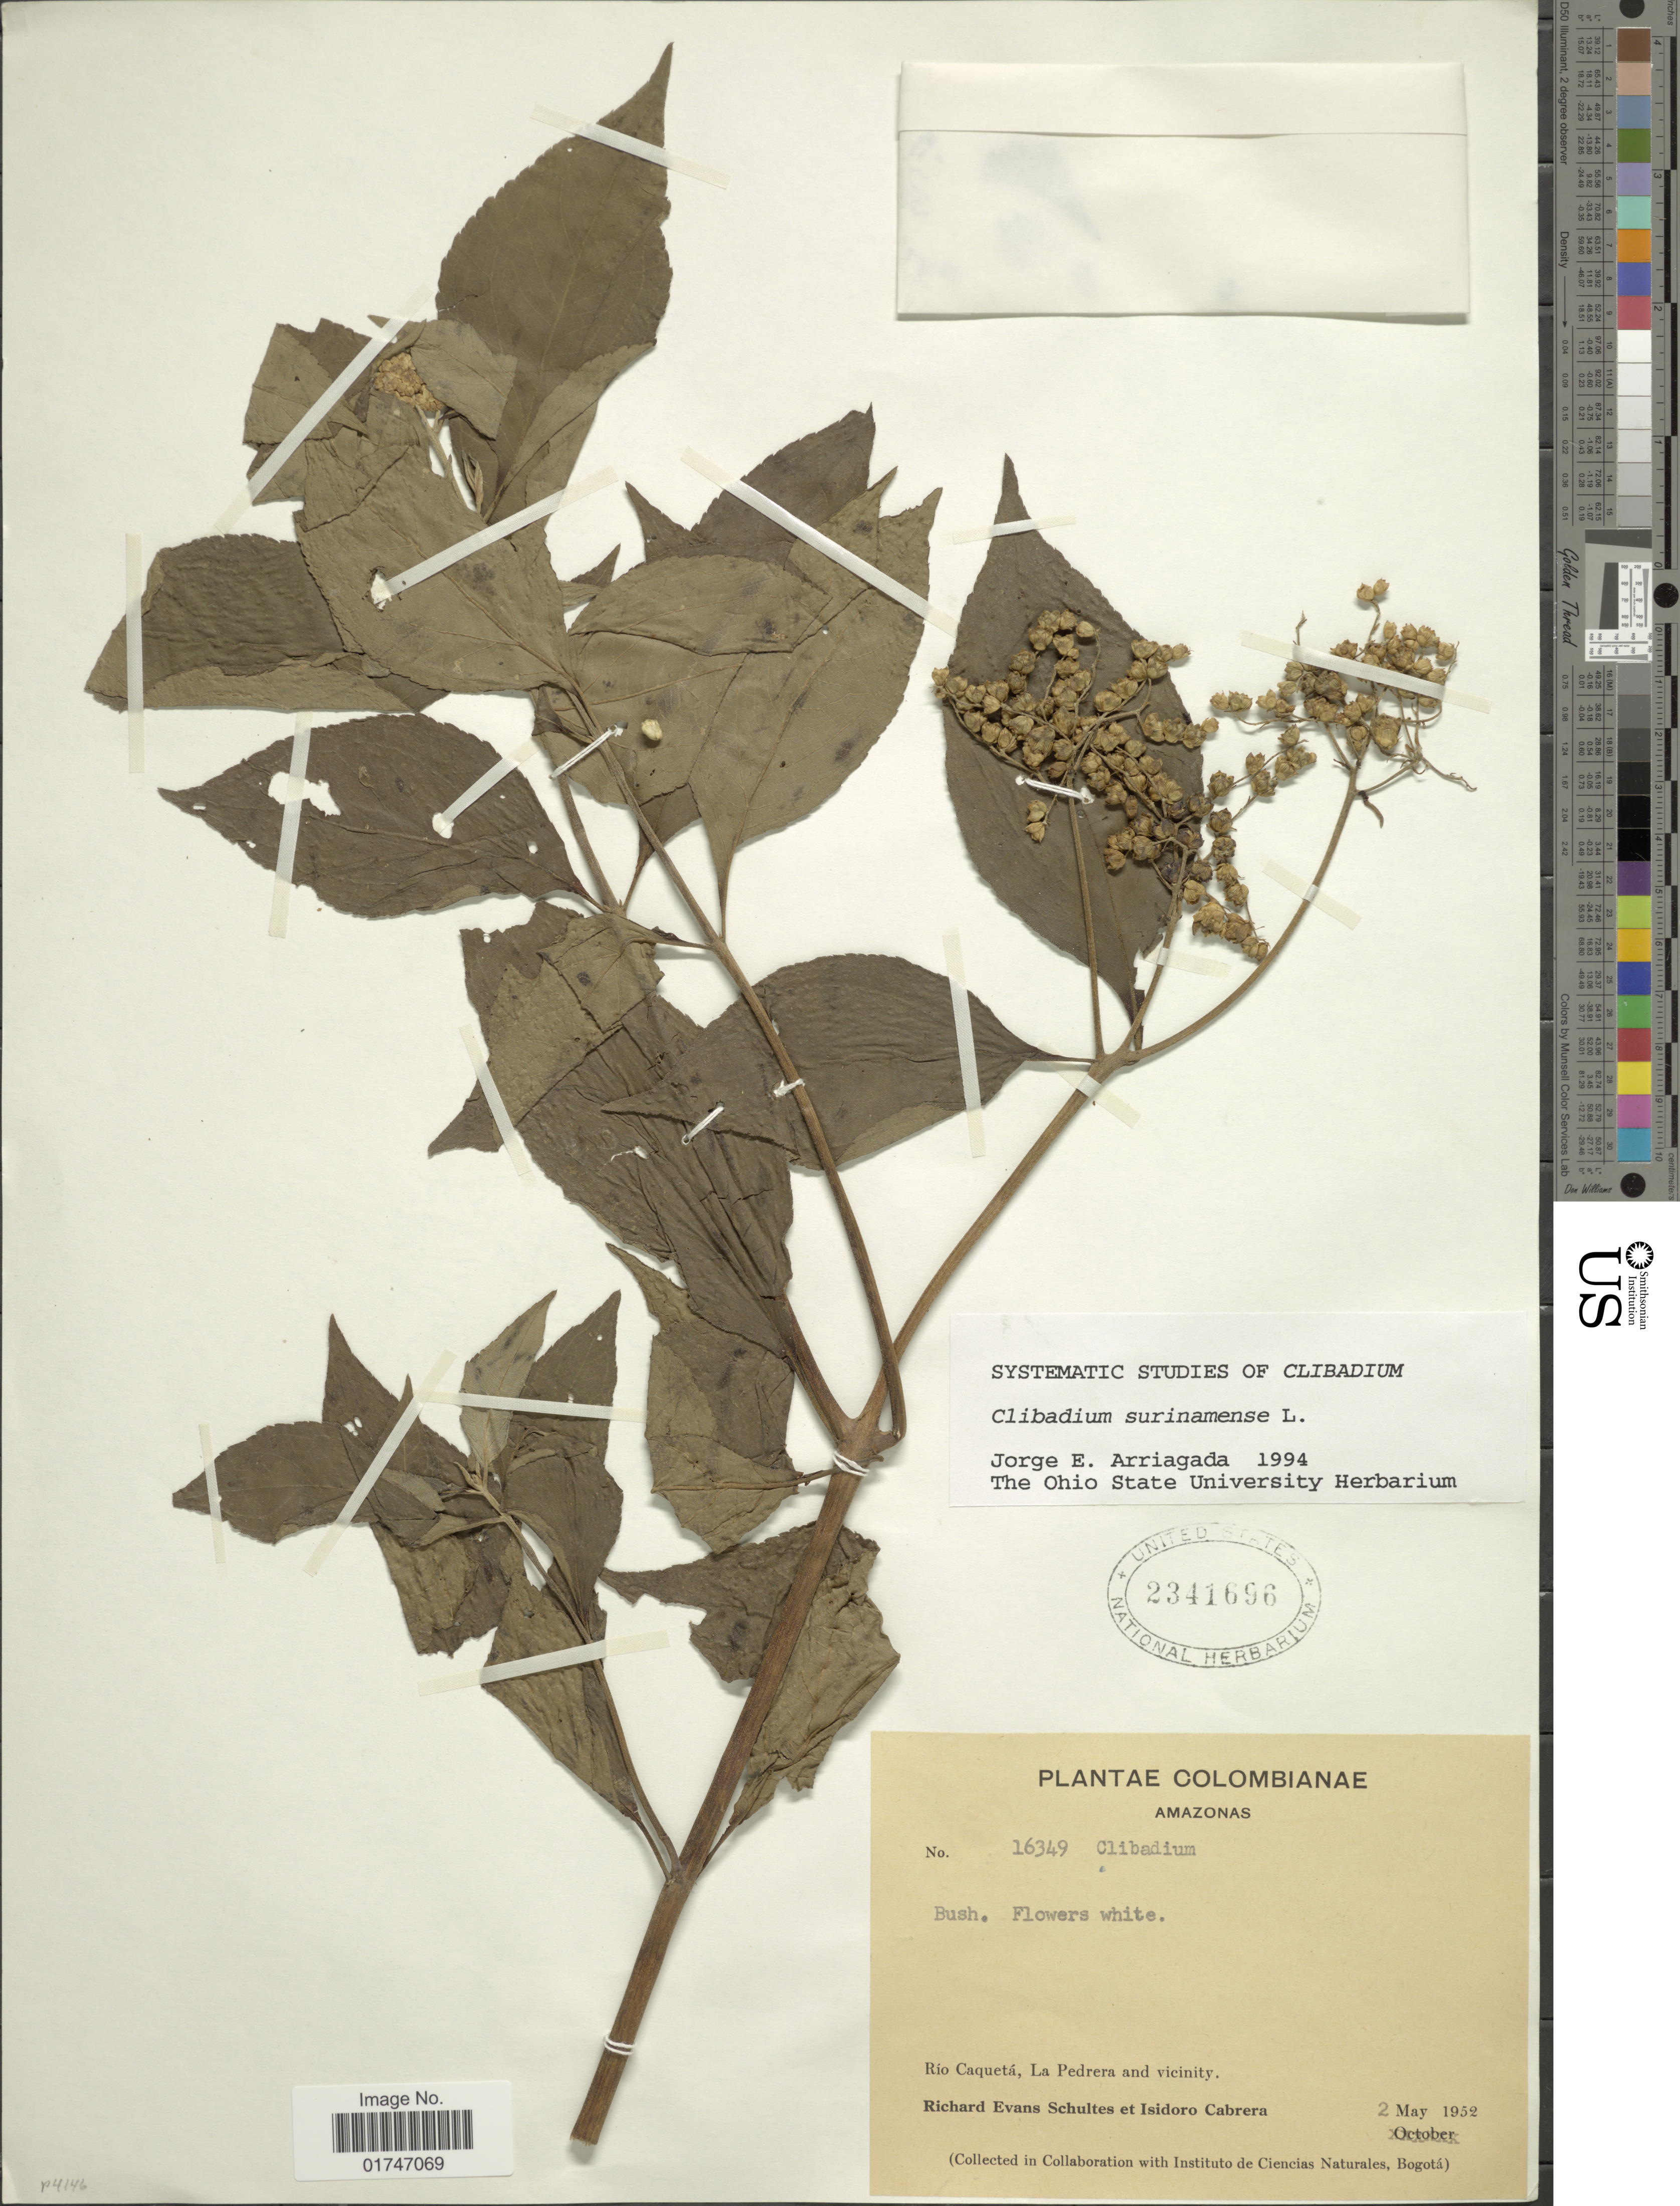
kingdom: Plantae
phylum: Tracheophyta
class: Magnoliopsida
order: Asterales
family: Asteraceae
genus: Clibadium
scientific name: Clibadium surinamense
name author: L.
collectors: R. E. Schultes & I. Cabrera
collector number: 16349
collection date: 1952-05-02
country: Colombia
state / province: Amazônas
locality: Rio Caquetá, La Pedrera and vicinity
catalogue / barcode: US 2341696